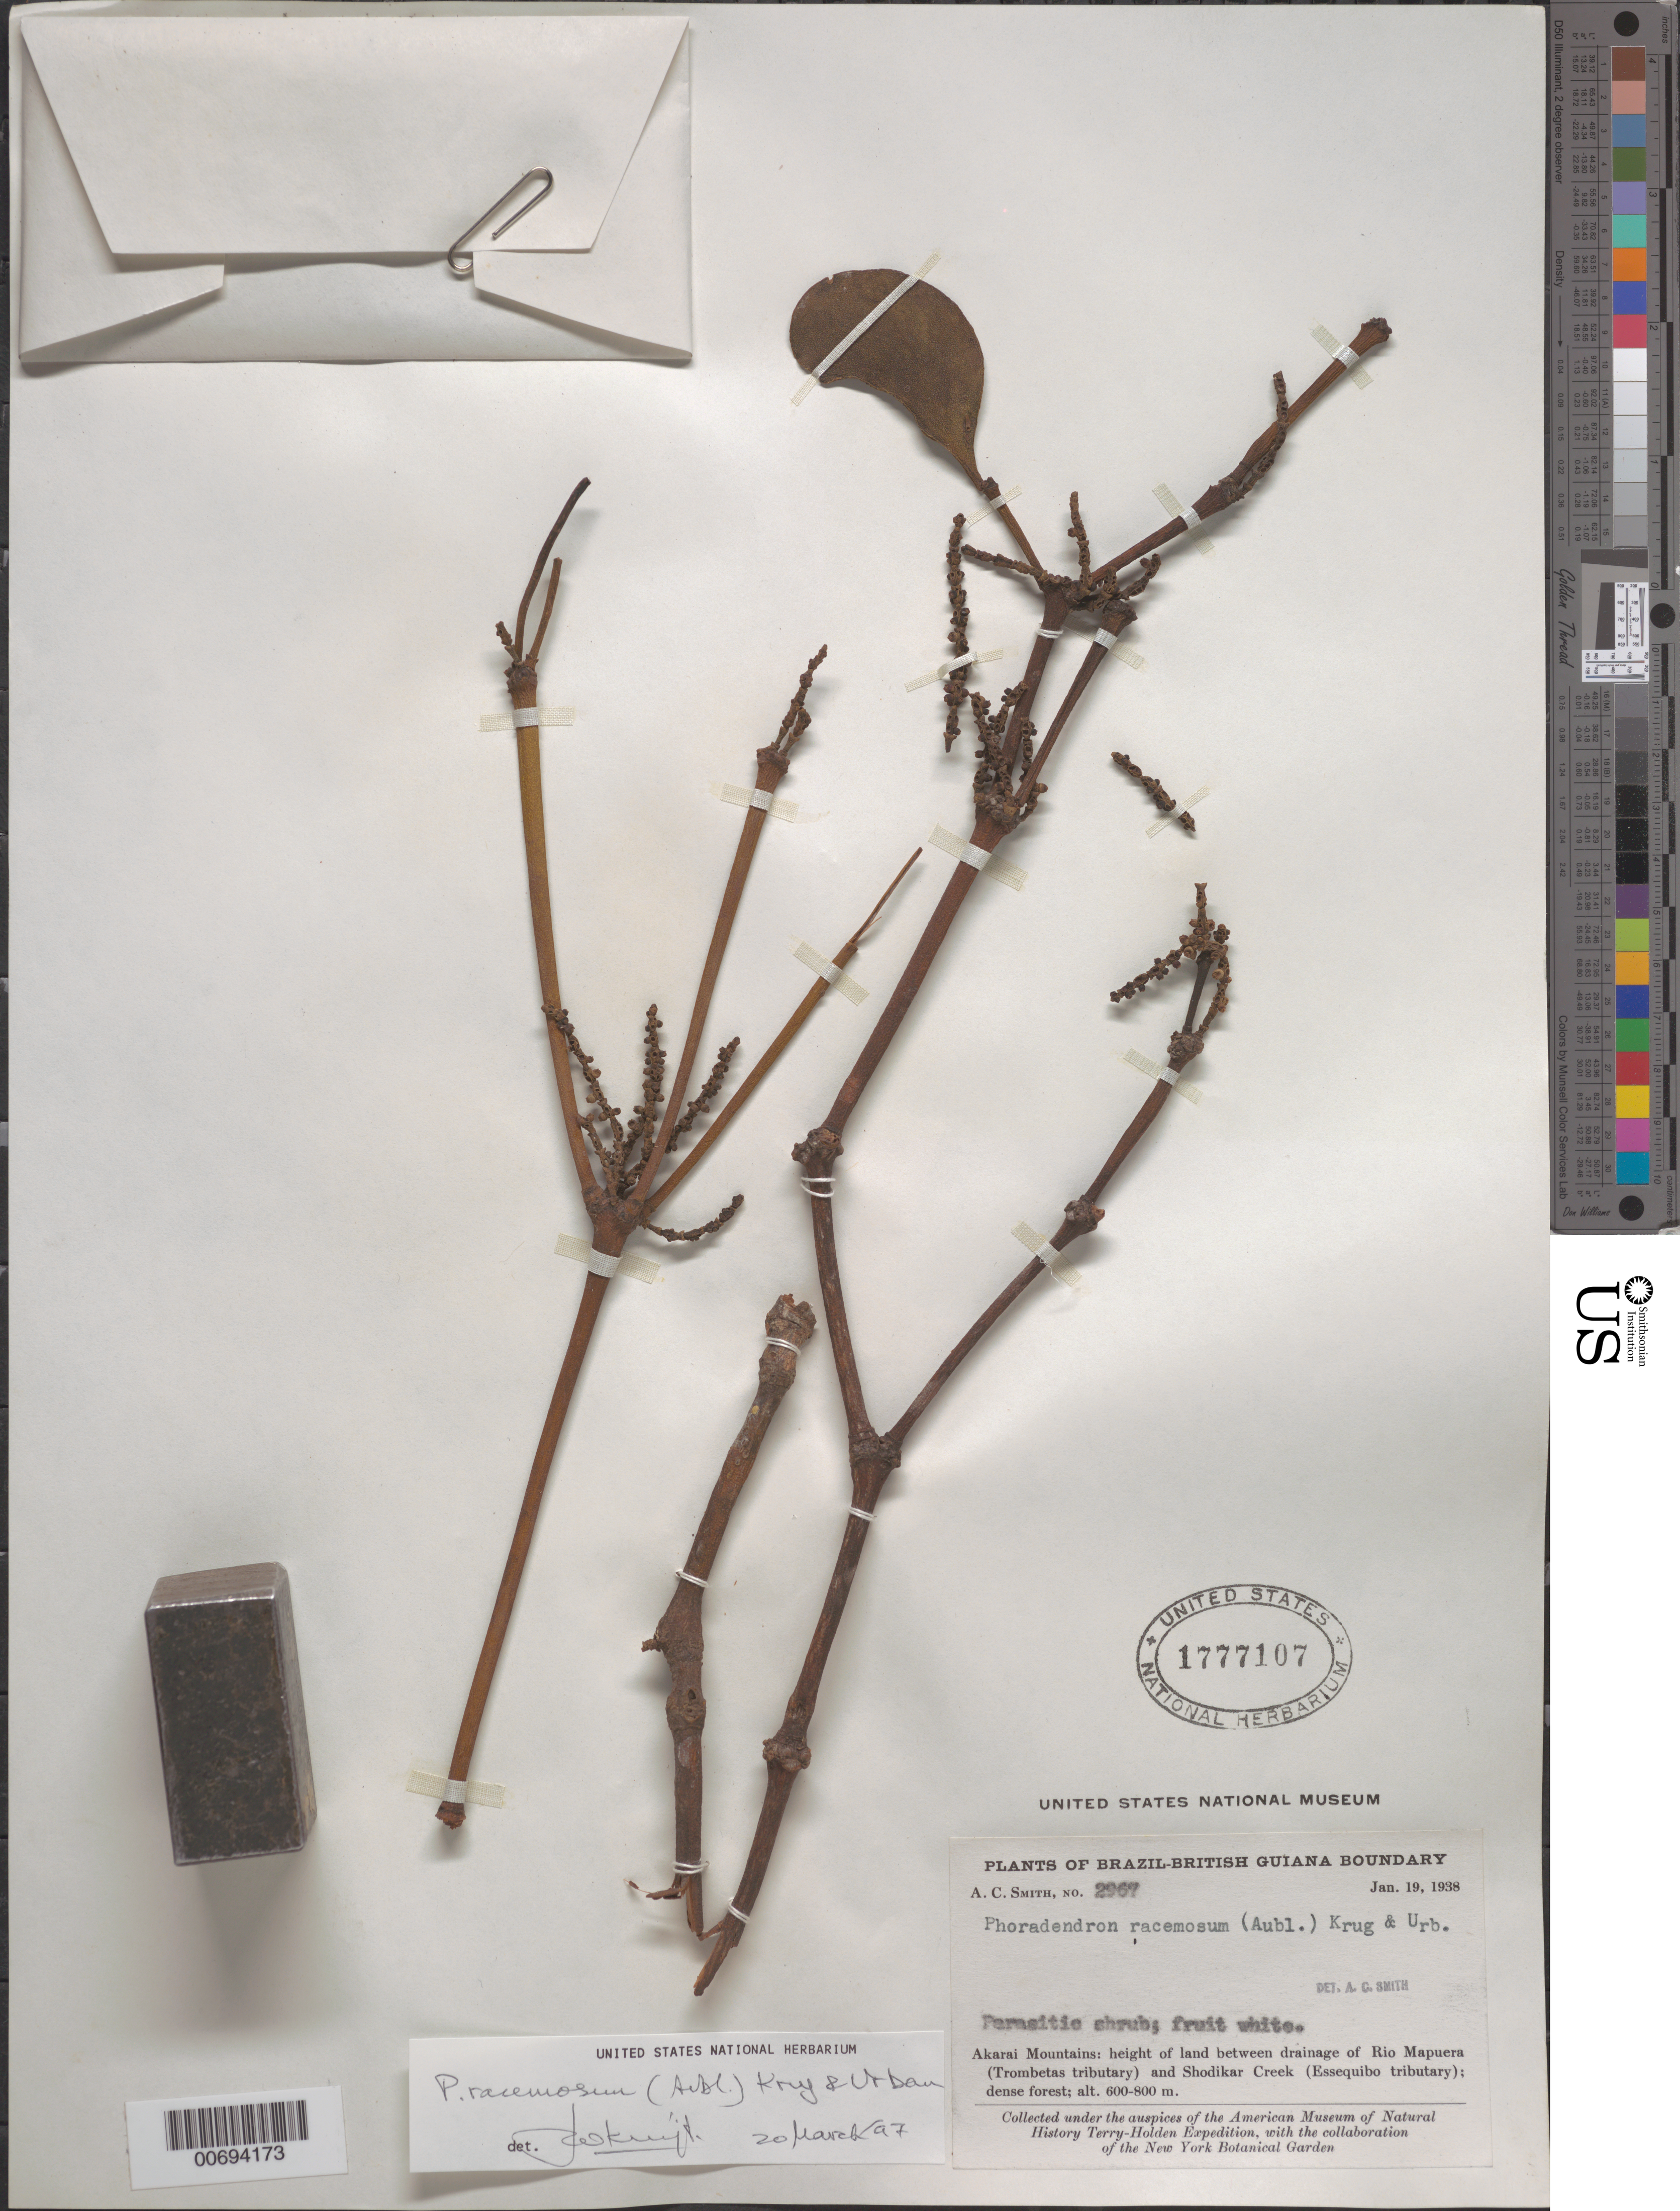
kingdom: Plantae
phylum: Tracheophyta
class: Magnoliopsida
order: Santalales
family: Viscaceae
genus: Phoradendron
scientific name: Phoradendron racemosum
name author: (Aubl.) Krug & Urb.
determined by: Smith, A. C.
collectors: A. C. Smith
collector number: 2967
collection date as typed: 19-Jan-38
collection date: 1938-01-19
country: Guyana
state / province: U. Takutu-U. Essequibo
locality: Akarai Mts., betw. drainage of Mapuera R. (Trombetas trib.) & Shodikar Creek (Essequibo trib.)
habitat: Dense forest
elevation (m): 600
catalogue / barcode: US 1777107